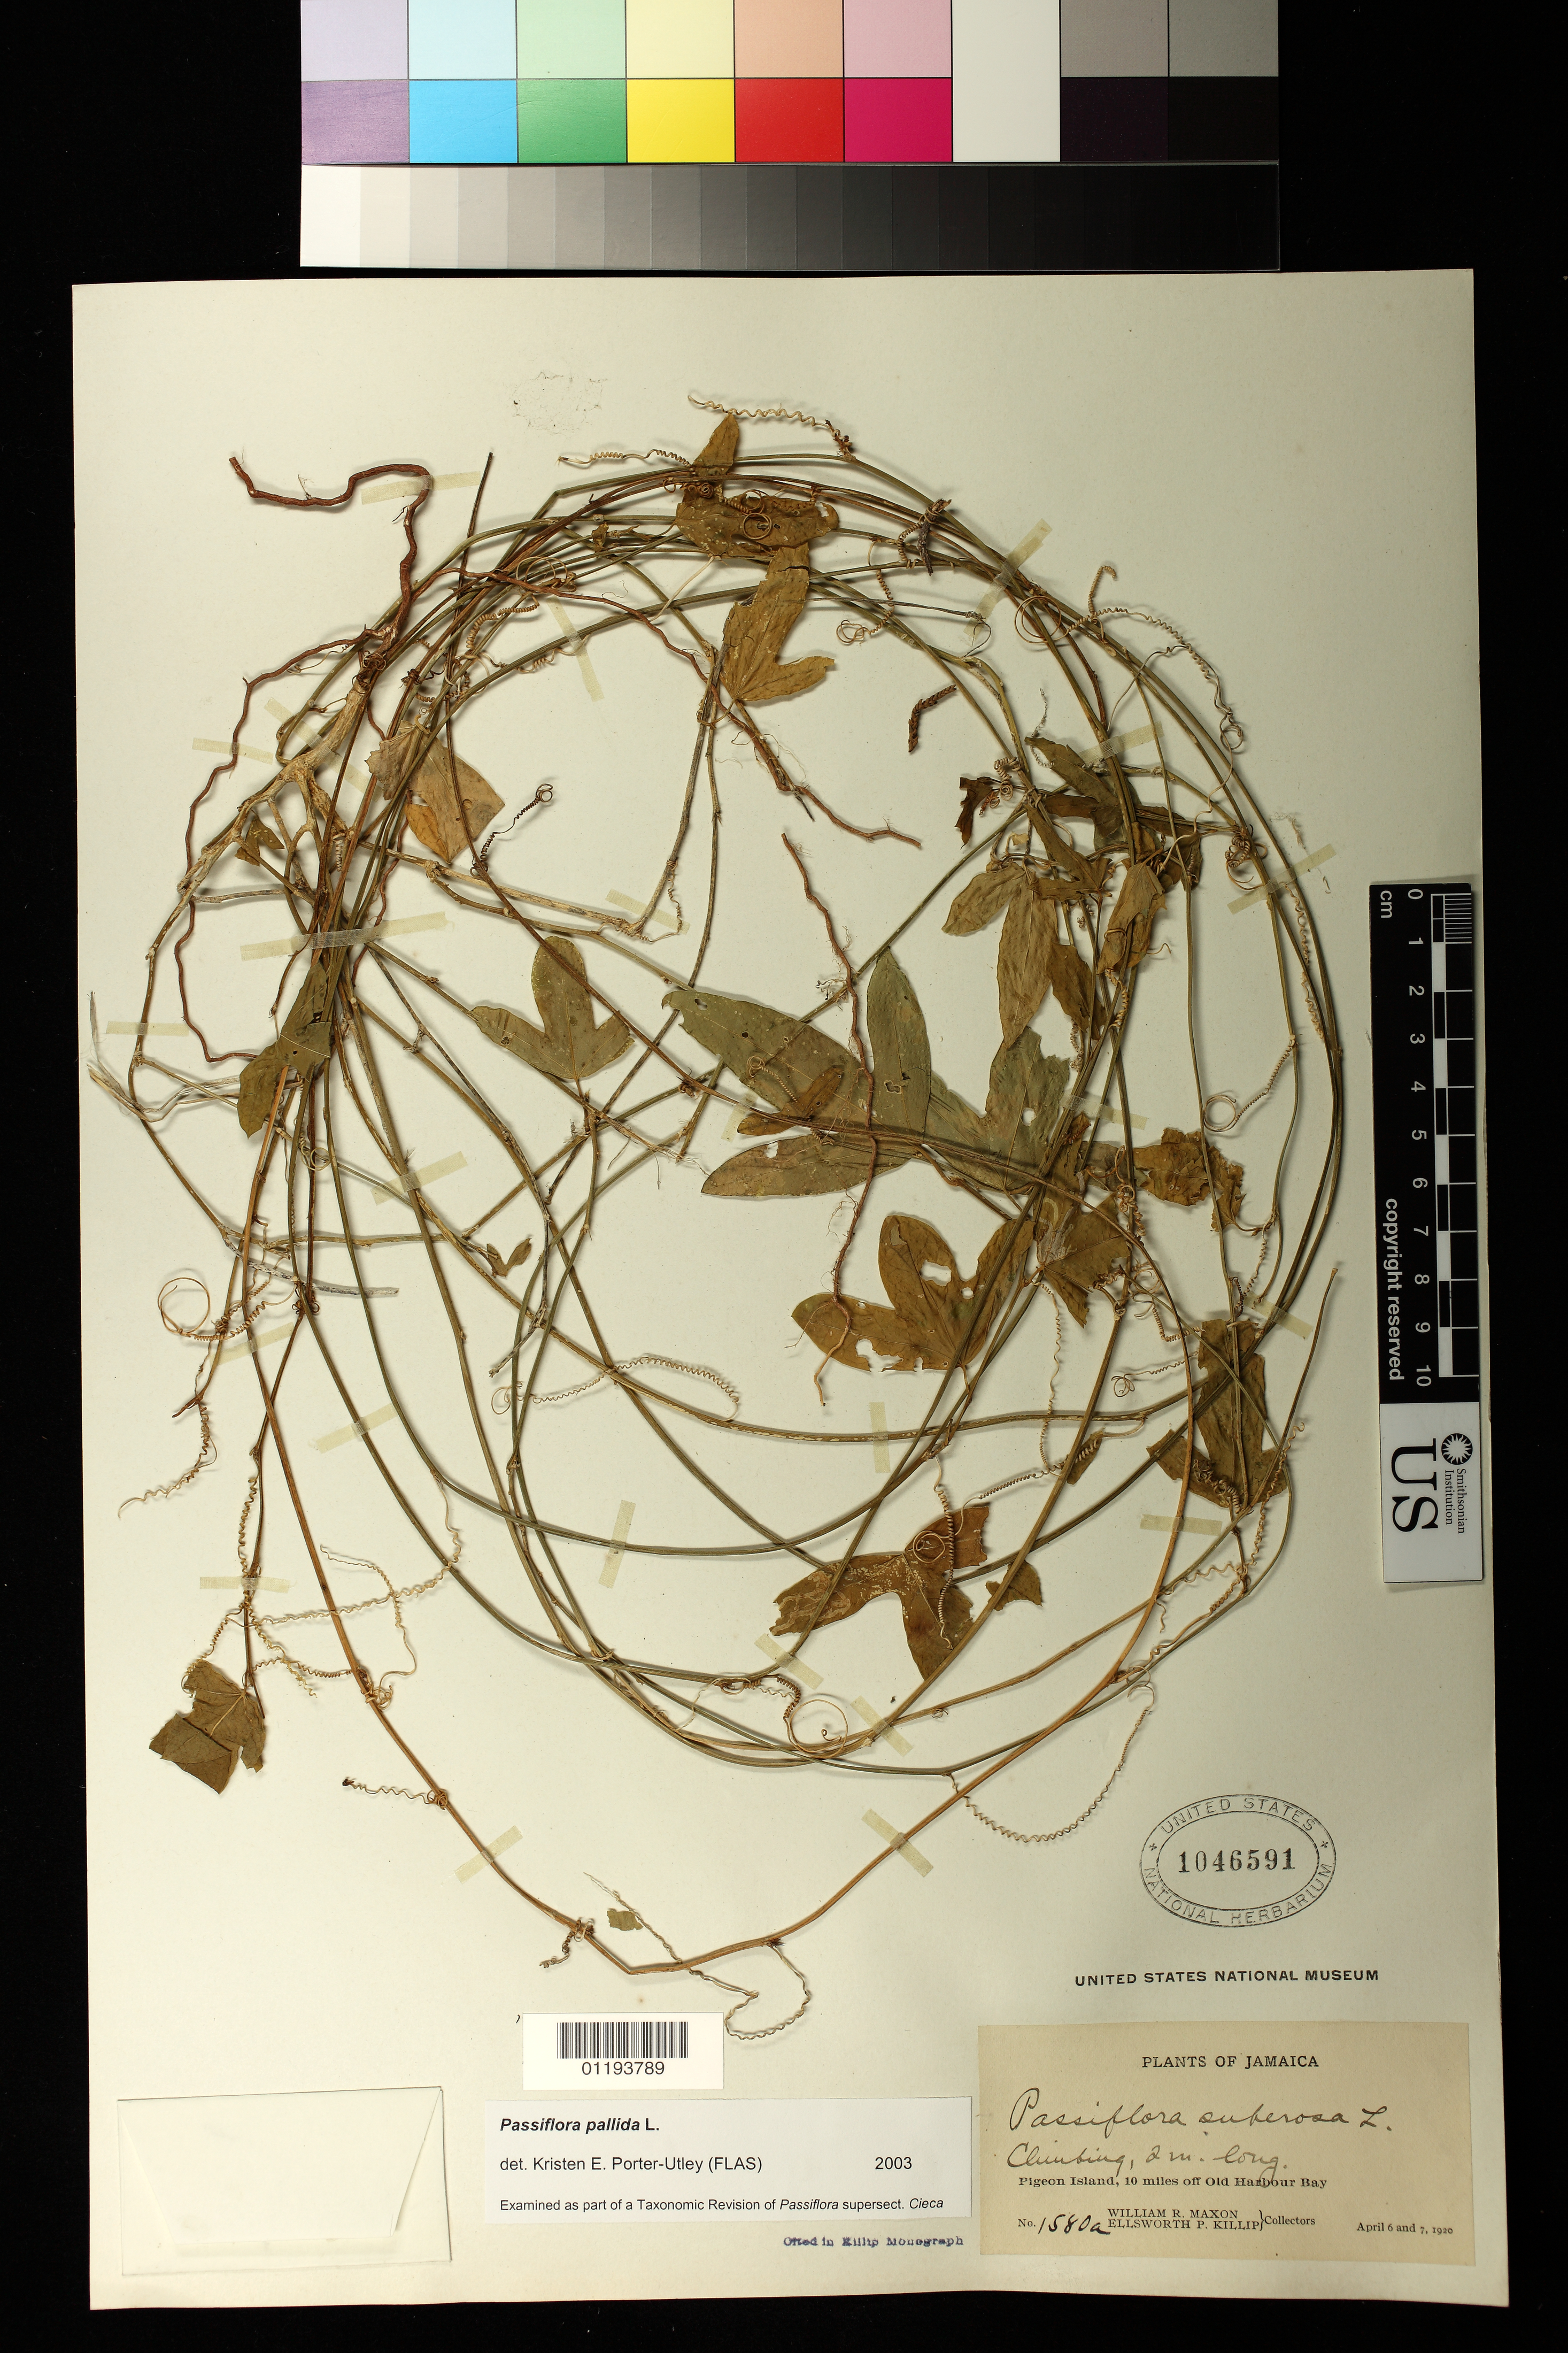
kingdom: Plantae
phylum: Tracheophyta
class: Magnoliopsida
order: Malpighiales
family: Passifloraceae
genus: Passiflora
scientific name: Passiflora pallida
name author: L.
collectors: W. R. Maxon & E. P. Killip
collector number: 1580a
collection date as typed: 1920 Apr 06 1920 Apr 07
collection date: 1920-04-06/1920-04-07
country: Jamaica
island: Pigeon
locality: Pigeon Island, 10 miles off Old Harbour Bay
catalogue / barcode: US 1046591